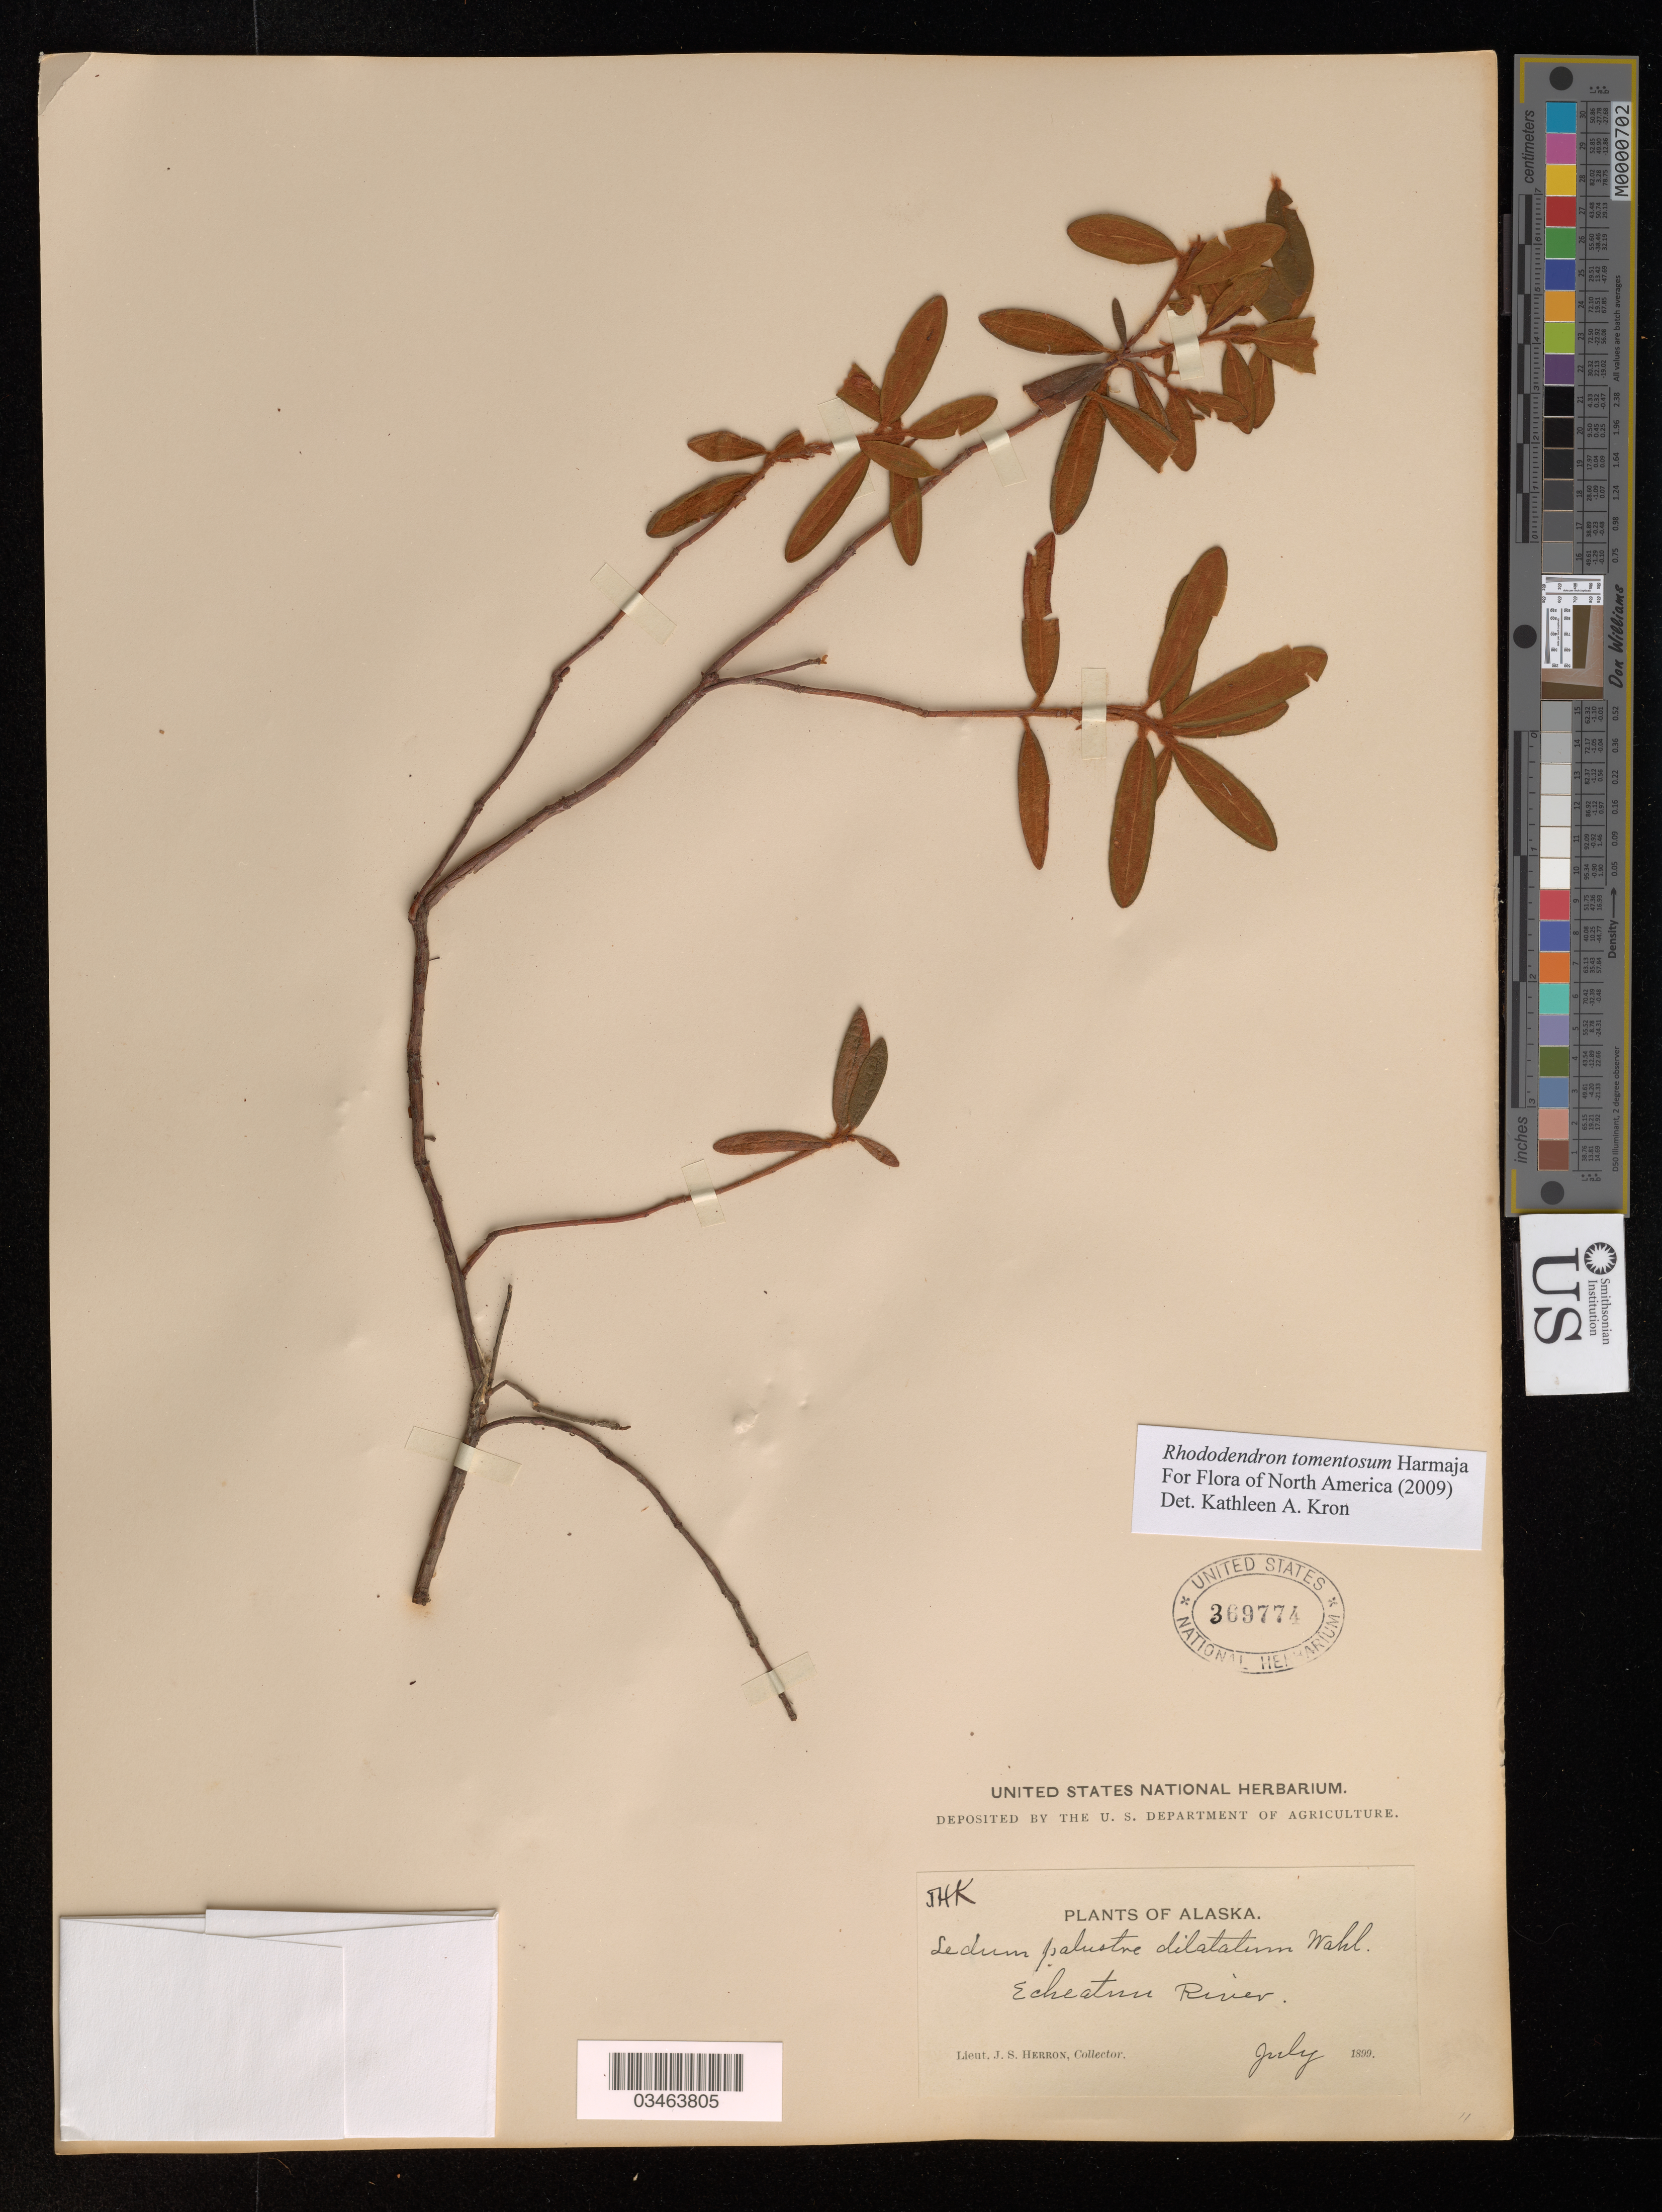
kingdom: Plantae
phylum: Tracheophyta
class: Magnoliopsida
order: Ericales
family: Ericaceae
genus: Rhododendron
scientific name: Rhododendron tomentosum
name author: Harmaja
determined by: Kron, K. A.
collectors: J. Herron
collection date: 1899-07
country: United States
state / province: Alaska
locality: Echeatum* River.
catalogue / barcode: US 369774